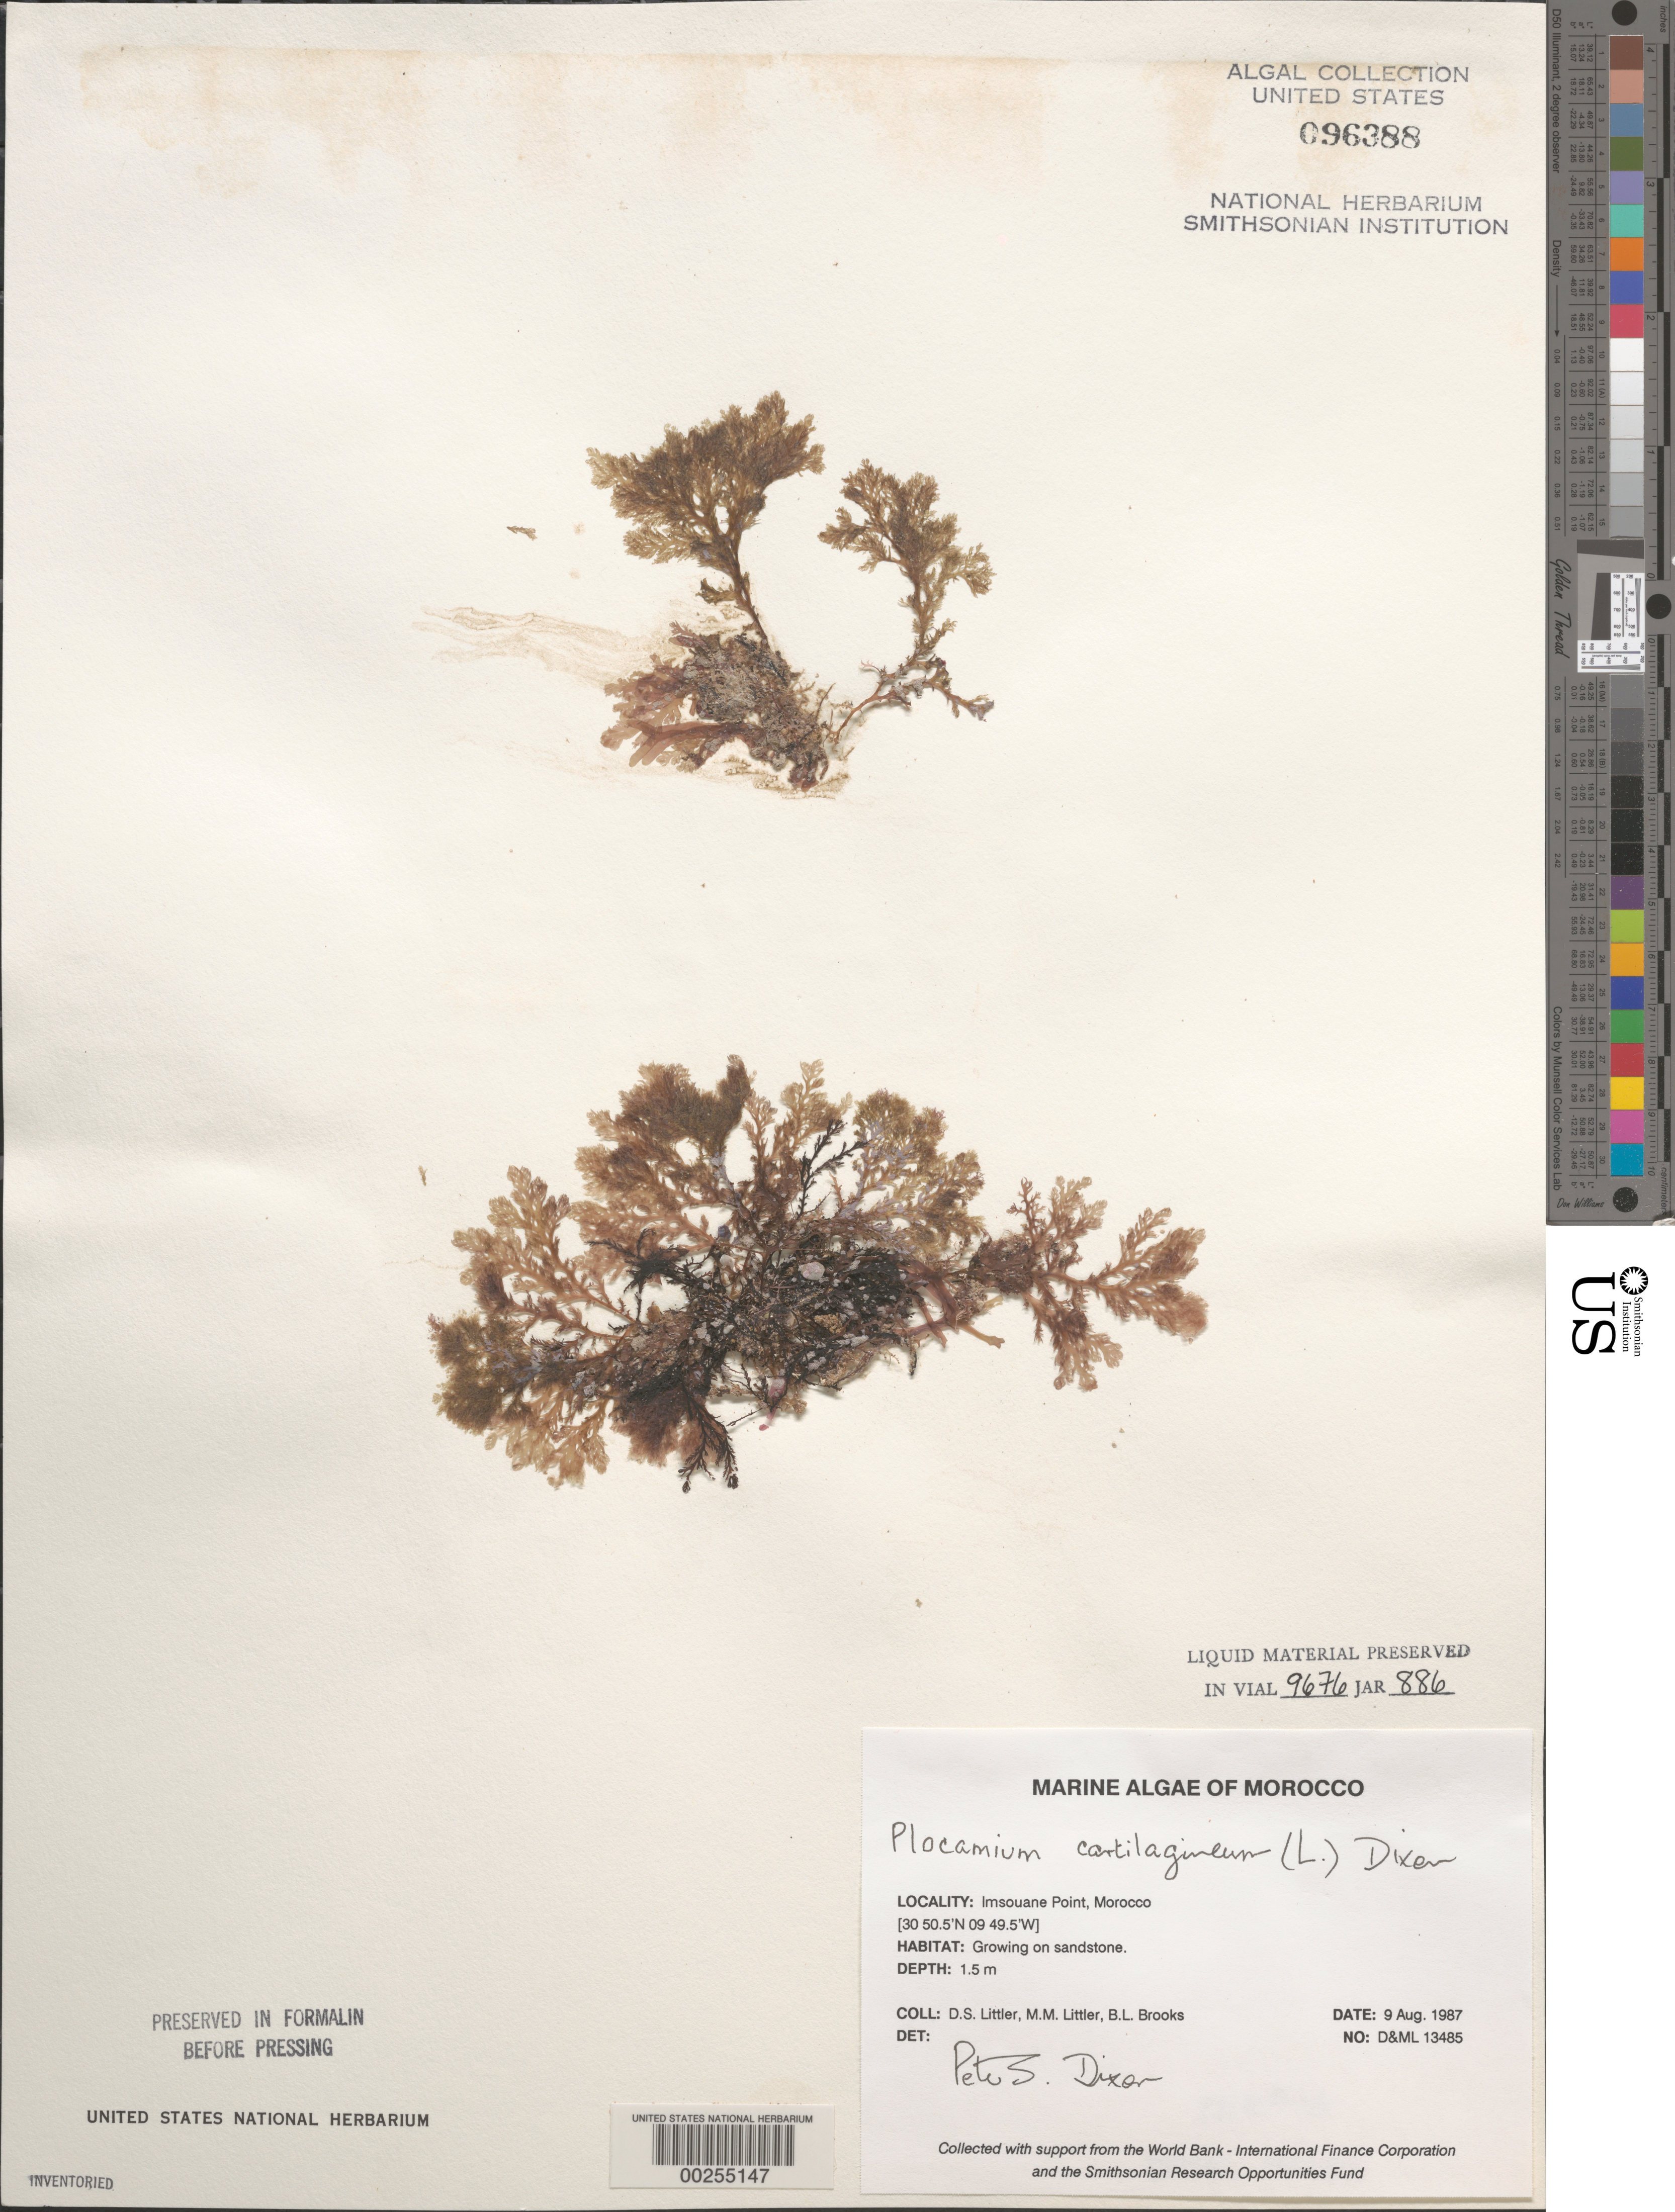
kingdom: Plantae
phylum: Rhodophyta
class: Florideophyceae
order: Plocamiales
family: Plocamiaceae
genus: Plocamium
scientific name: Plocamium cartilagineum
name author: (L.) P.S. Dixon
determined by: Dixon, P. S.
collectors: D. S. Littler, M. M. Littler & B. Brooks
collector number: D&ML 13485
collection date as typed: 09 Aug 1987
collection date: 1987-08-09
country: Morocco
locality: Imsouane Point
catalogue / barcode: US 96388